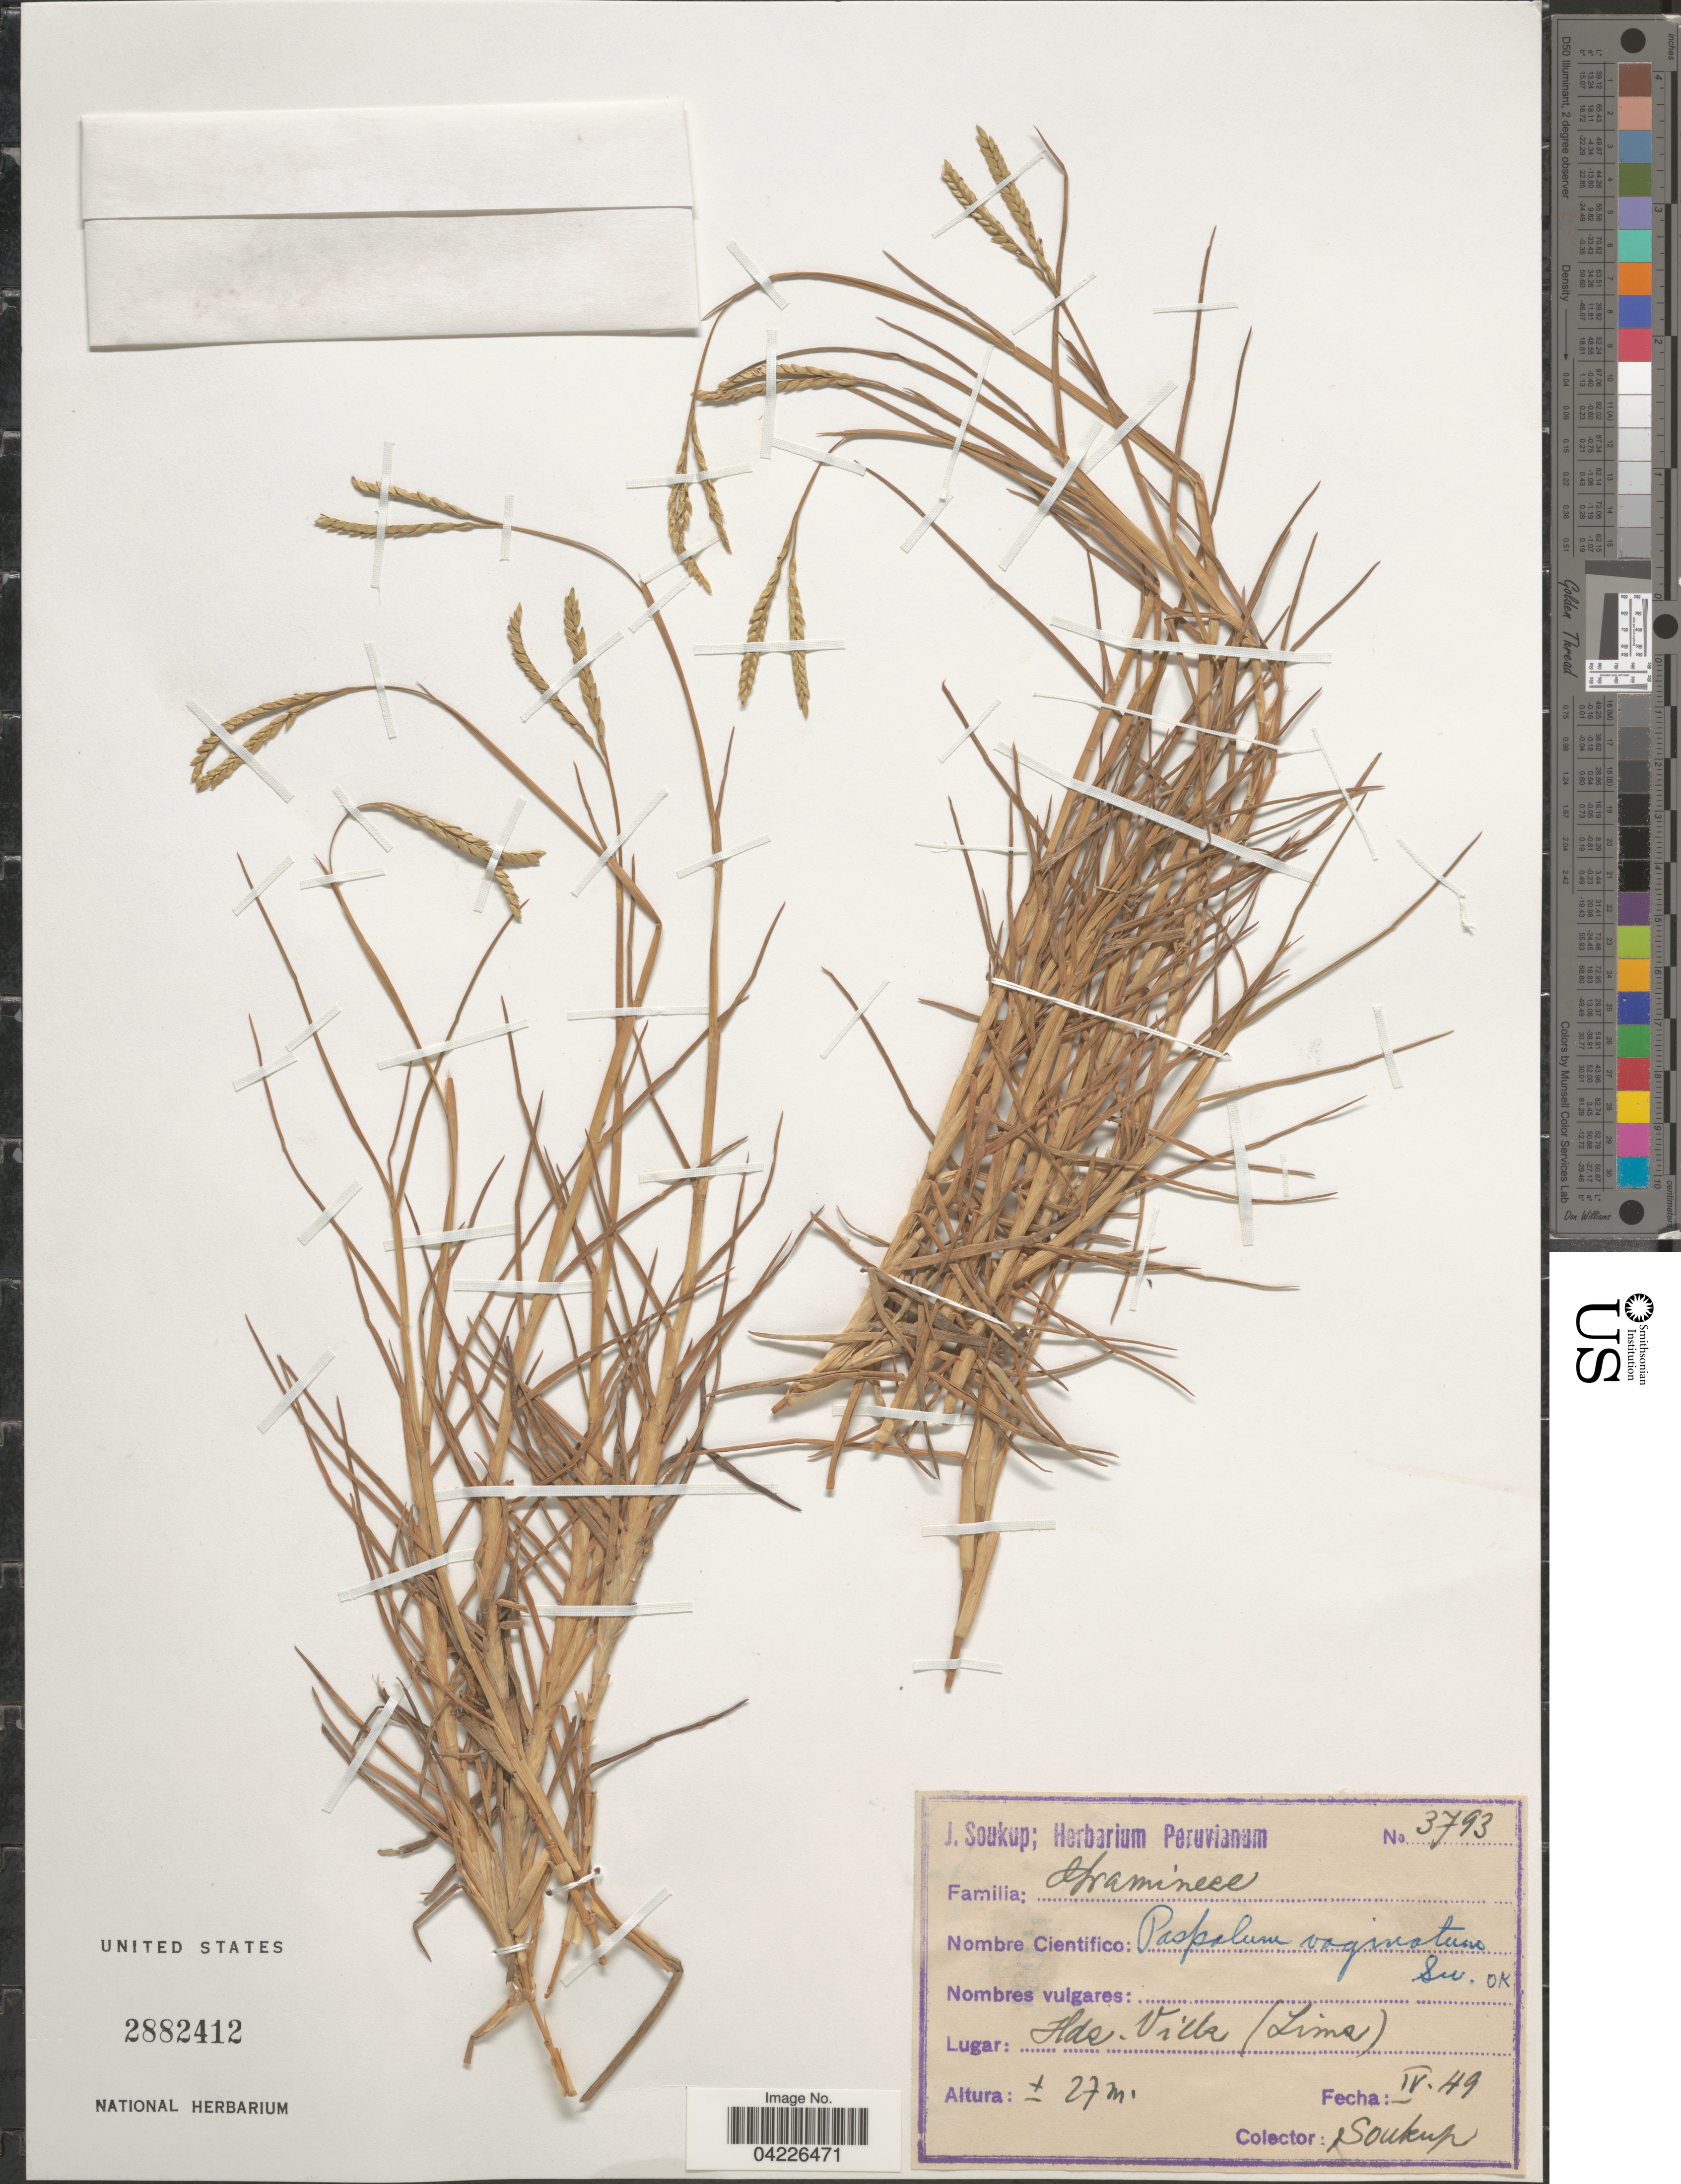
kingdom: Plantae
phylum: Tracheophyta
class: Liliopsida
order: Poales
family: Poaceae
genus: Paspalum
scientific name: Paspalum vaginatum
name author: Sw.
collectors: J. Soukup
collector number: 3793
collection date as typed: Transcribed d/m/y: /4/49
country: Peru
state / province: Lima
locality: Hda. Villa.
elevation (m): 27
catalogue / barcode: US 2882412